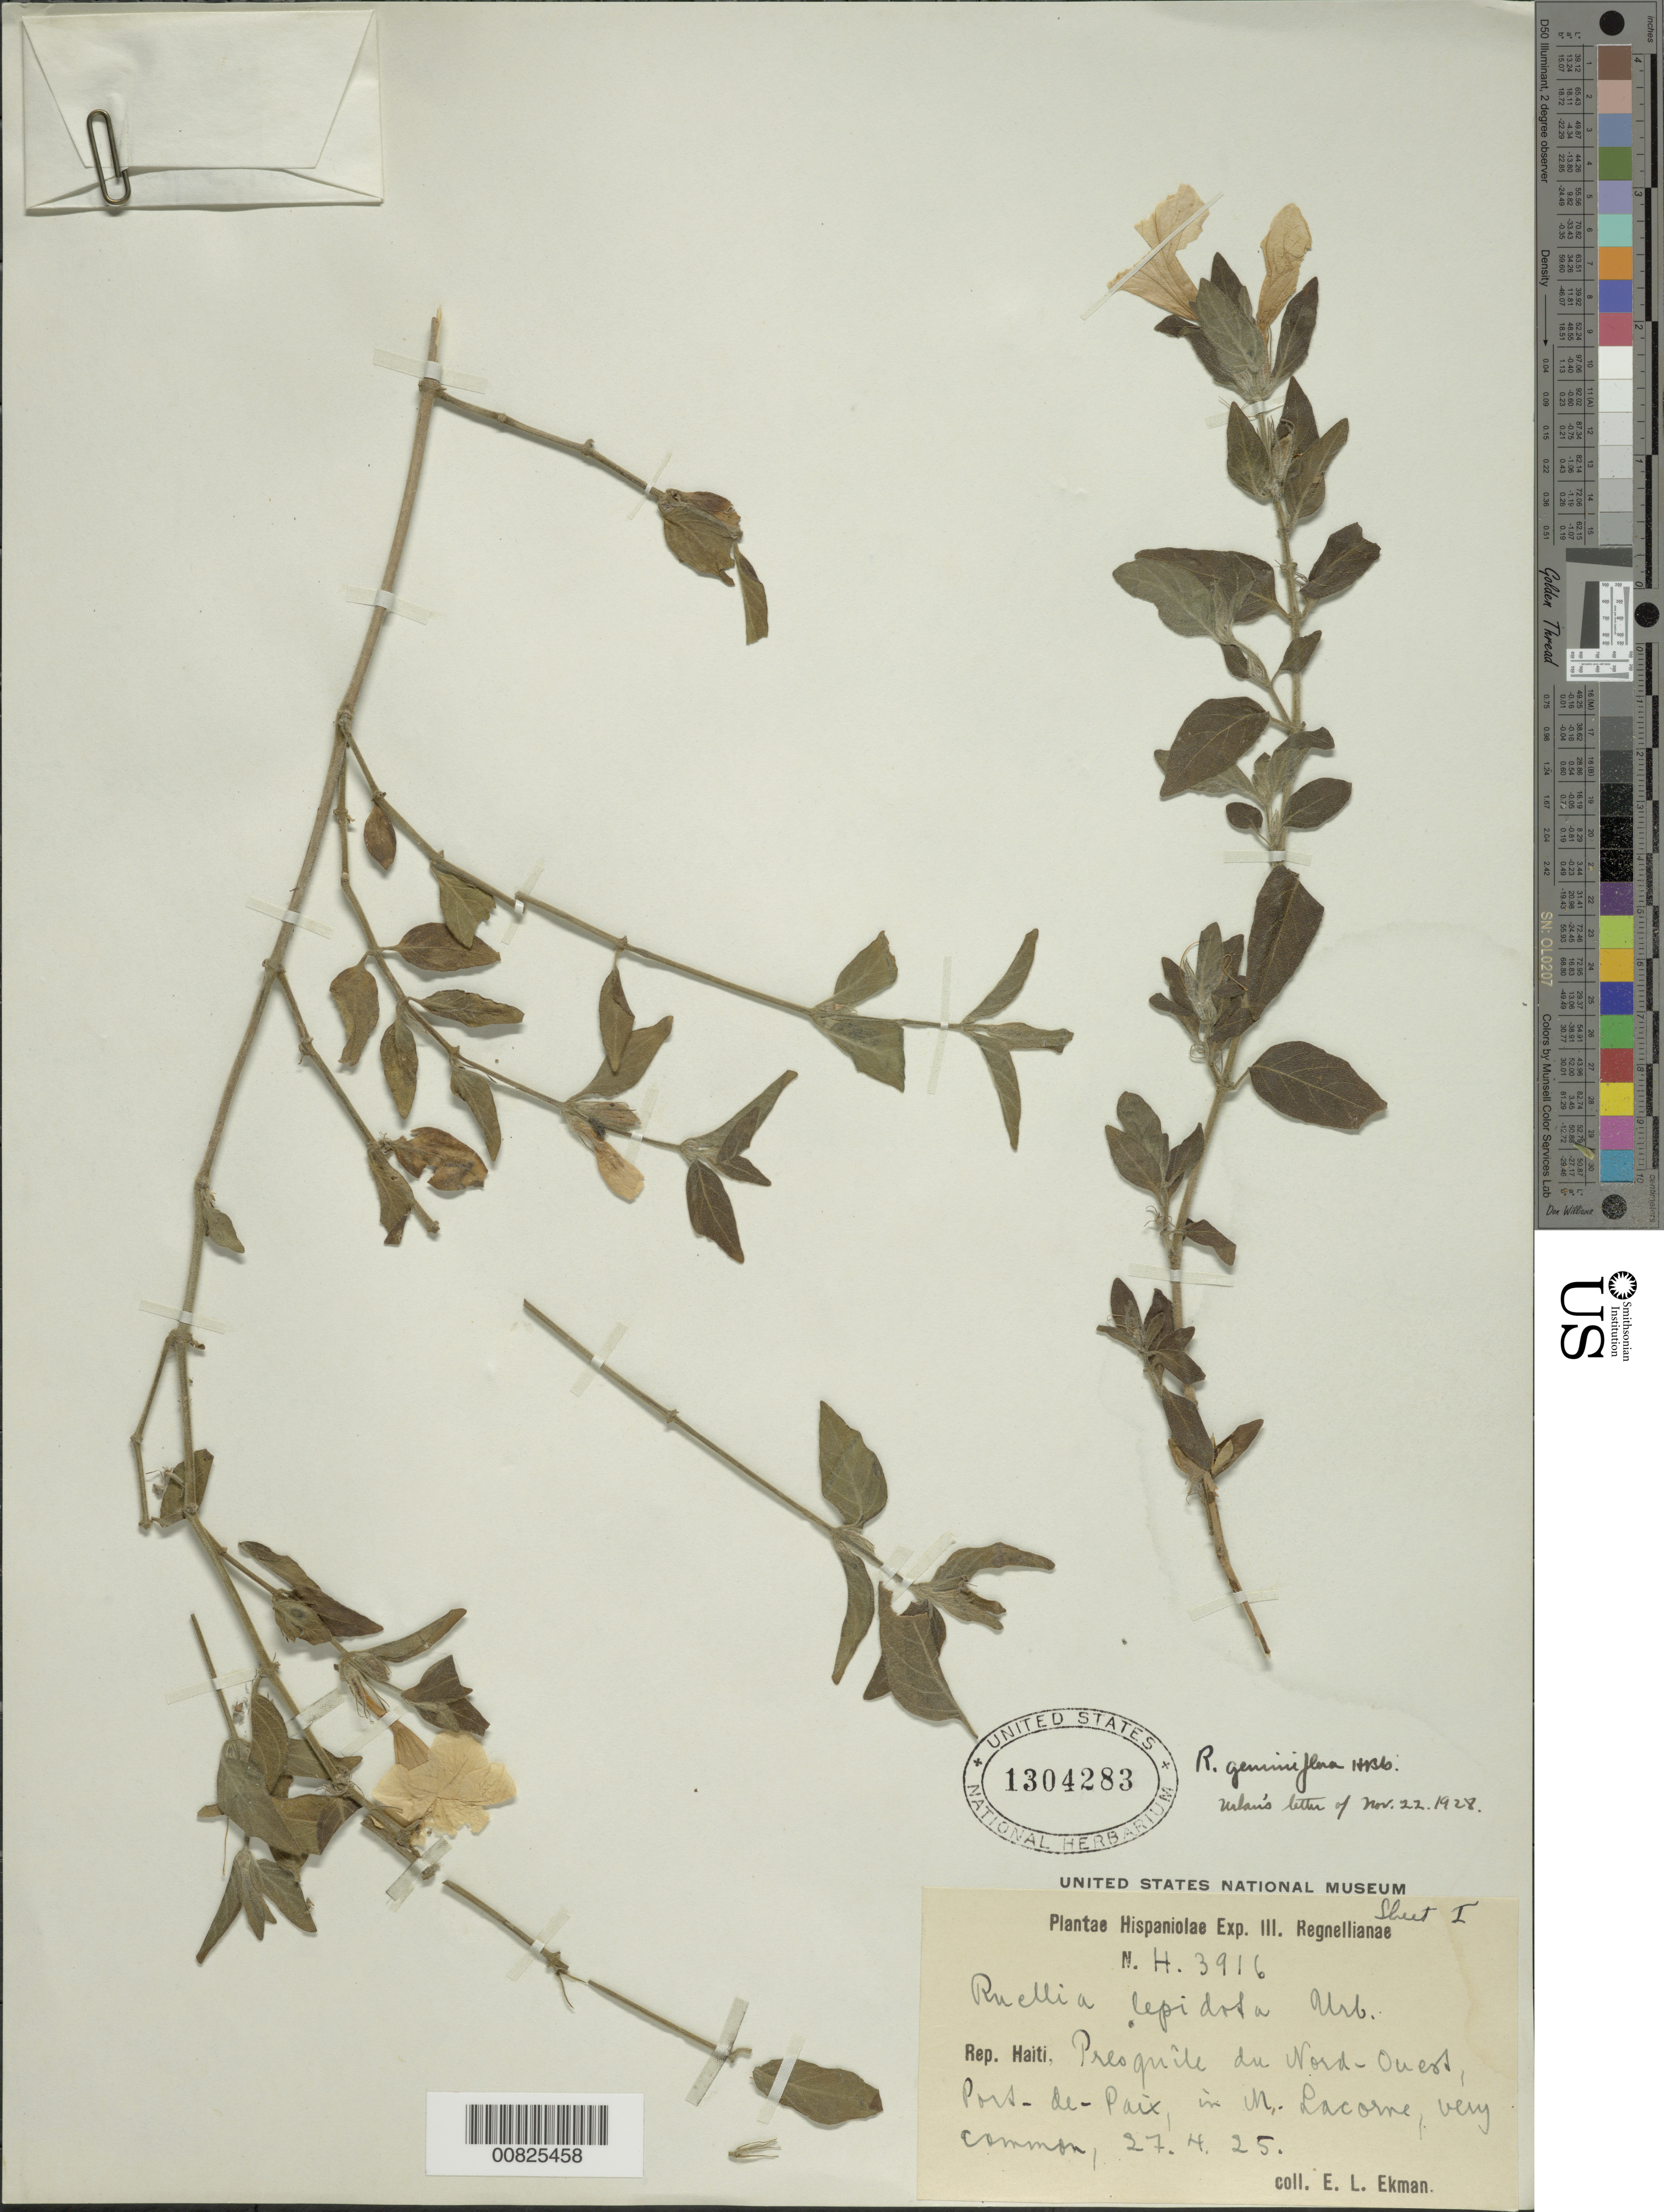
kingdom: Plantae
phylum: Tracheophyta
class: Magnoliopsida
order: Lamiales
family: Acanthaceae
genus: Ruellia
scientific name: Ruellia geminiflora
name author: Kunth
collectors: E. L. Ekman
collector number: H 3916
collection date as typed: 27 Apr 1925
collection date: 1925-04-27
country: Haiti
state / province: Nord-Ouest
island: Hispaniola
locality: Port de Paix, in M. Lacorme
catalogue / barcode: US 1304283